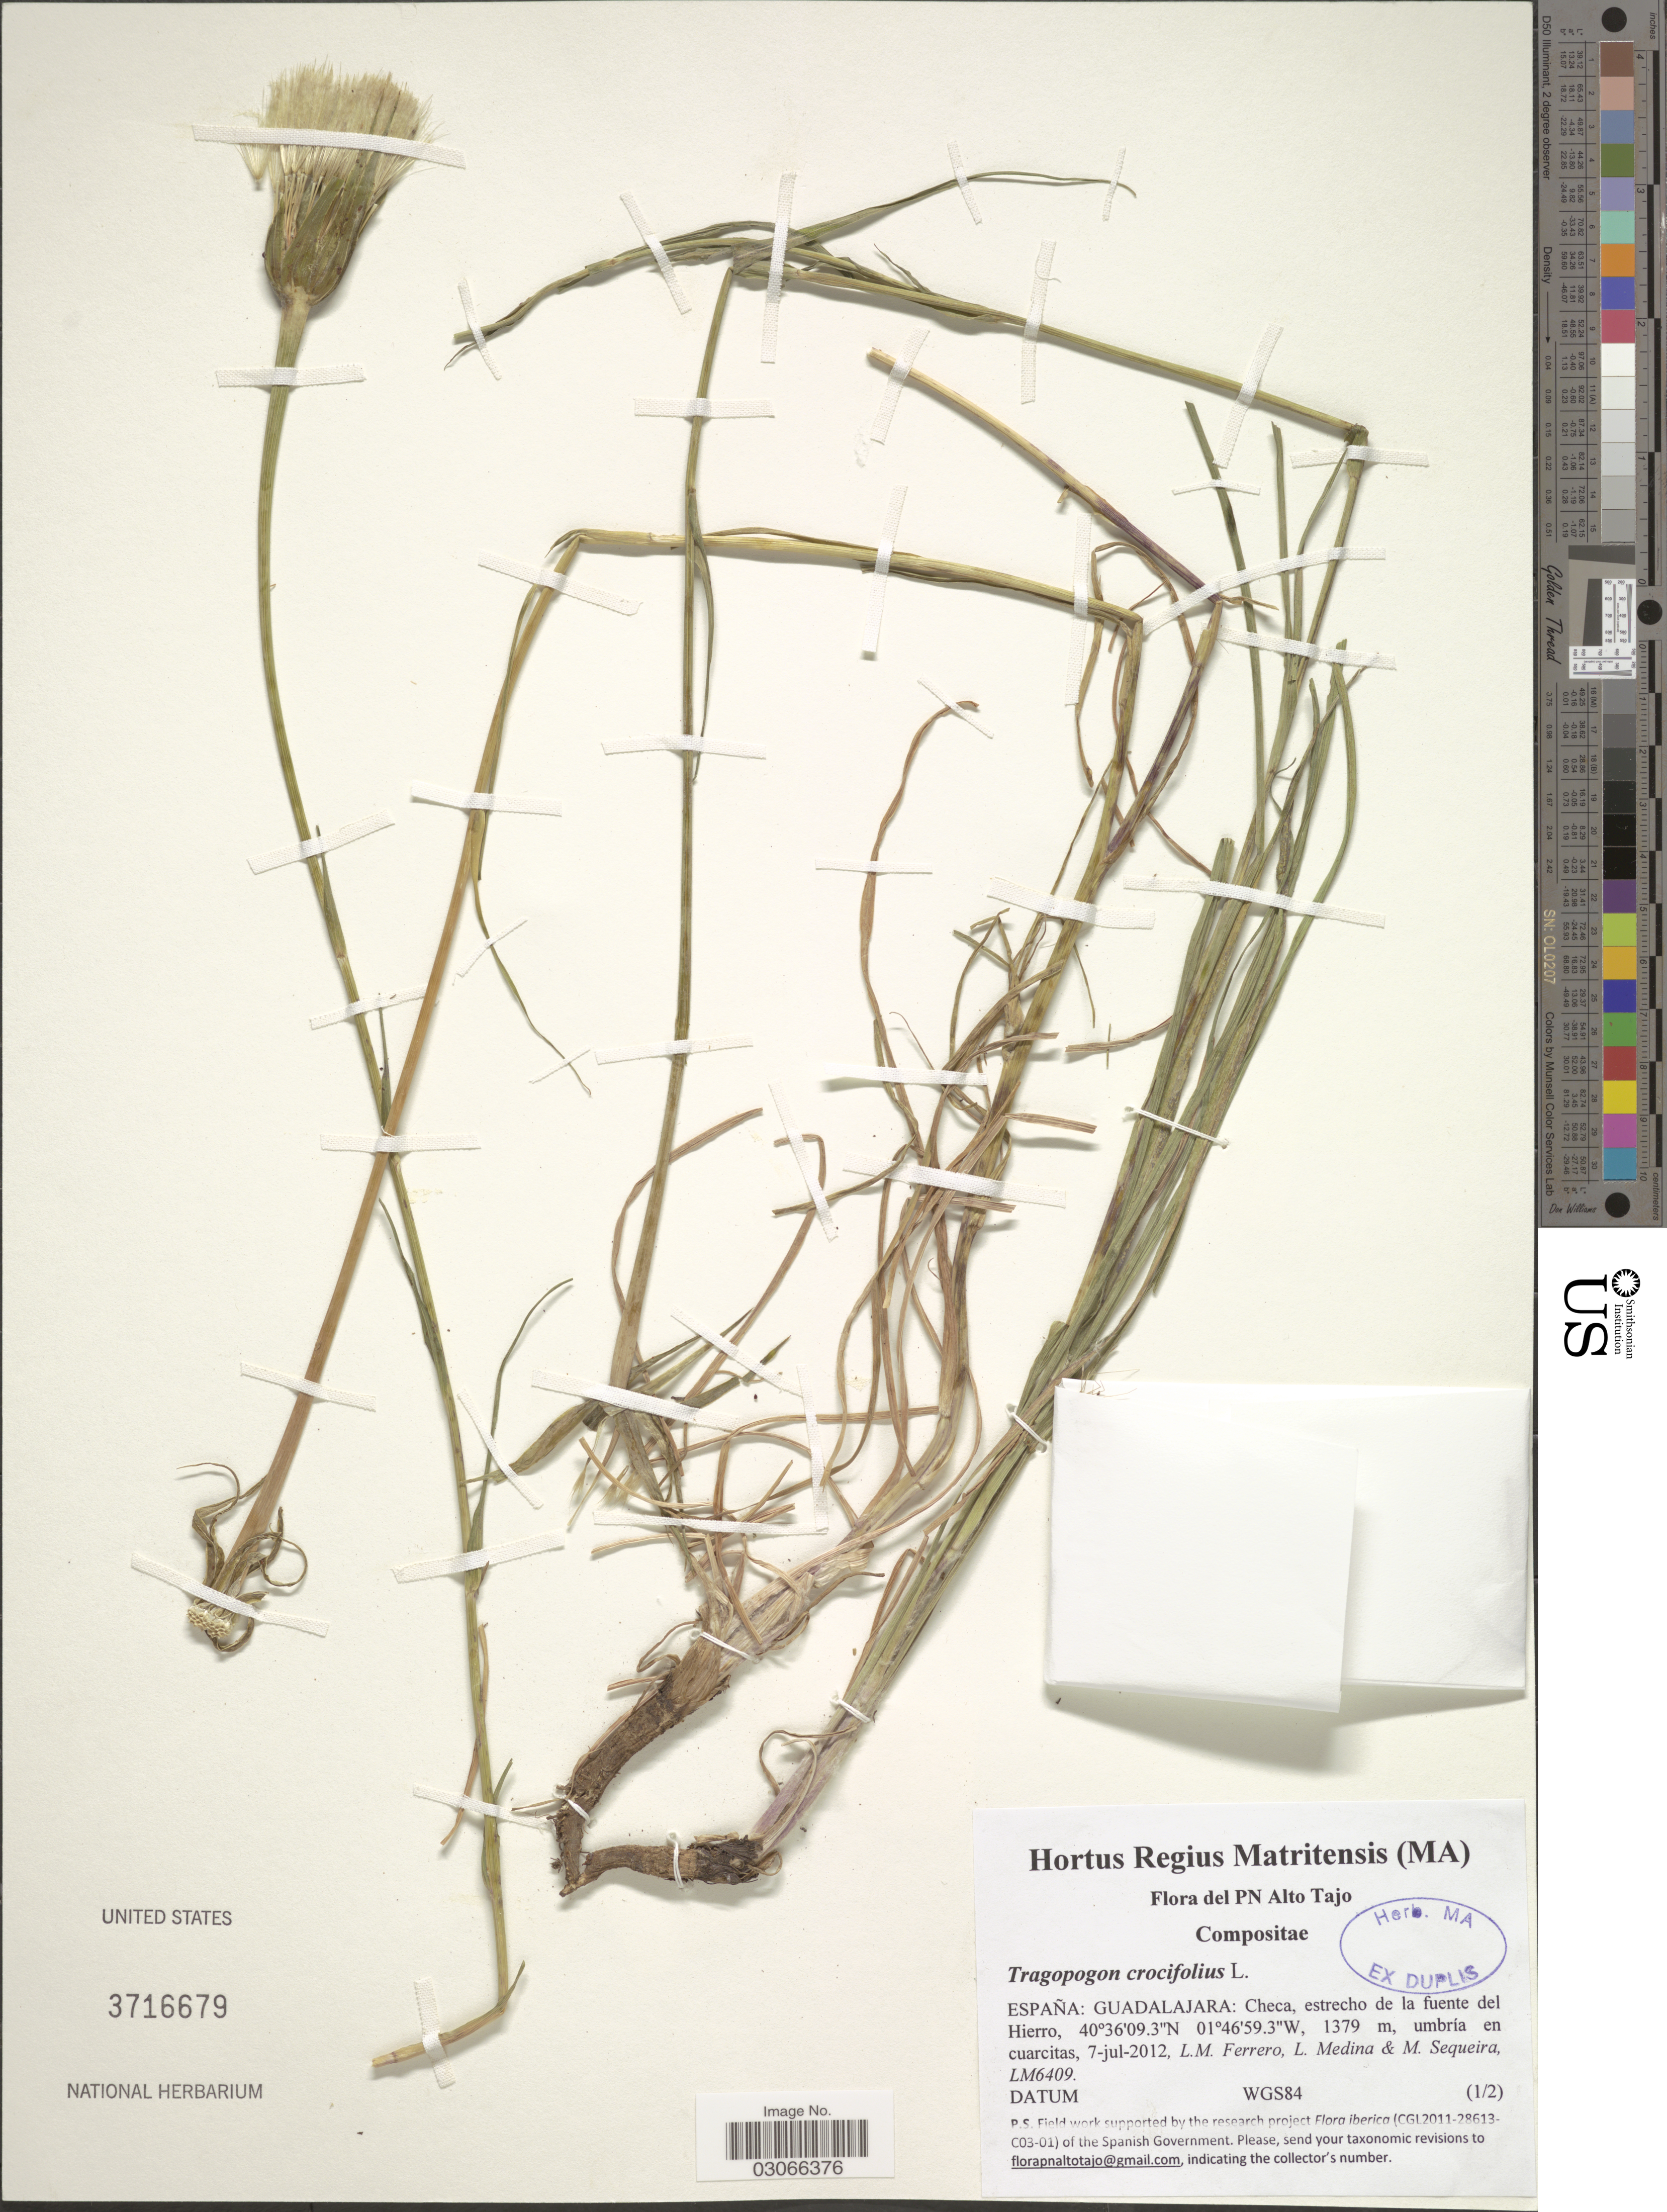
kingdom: Plantae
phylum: Tracheophyta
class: Magnoliopsida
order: Asterales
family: Asteraceae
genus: Tragopogon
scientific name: Tragopogon crocifolius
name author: L.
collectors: L. Ferrero, L. Medina & M. Sequeira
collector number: LM6409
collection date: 2012-07-07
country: Spain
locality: PN Alto Tajo. Guadalajara: Checa, estrecho de la fuente del Hierro. WGS84.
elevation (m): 1379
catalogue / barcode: US 3716679